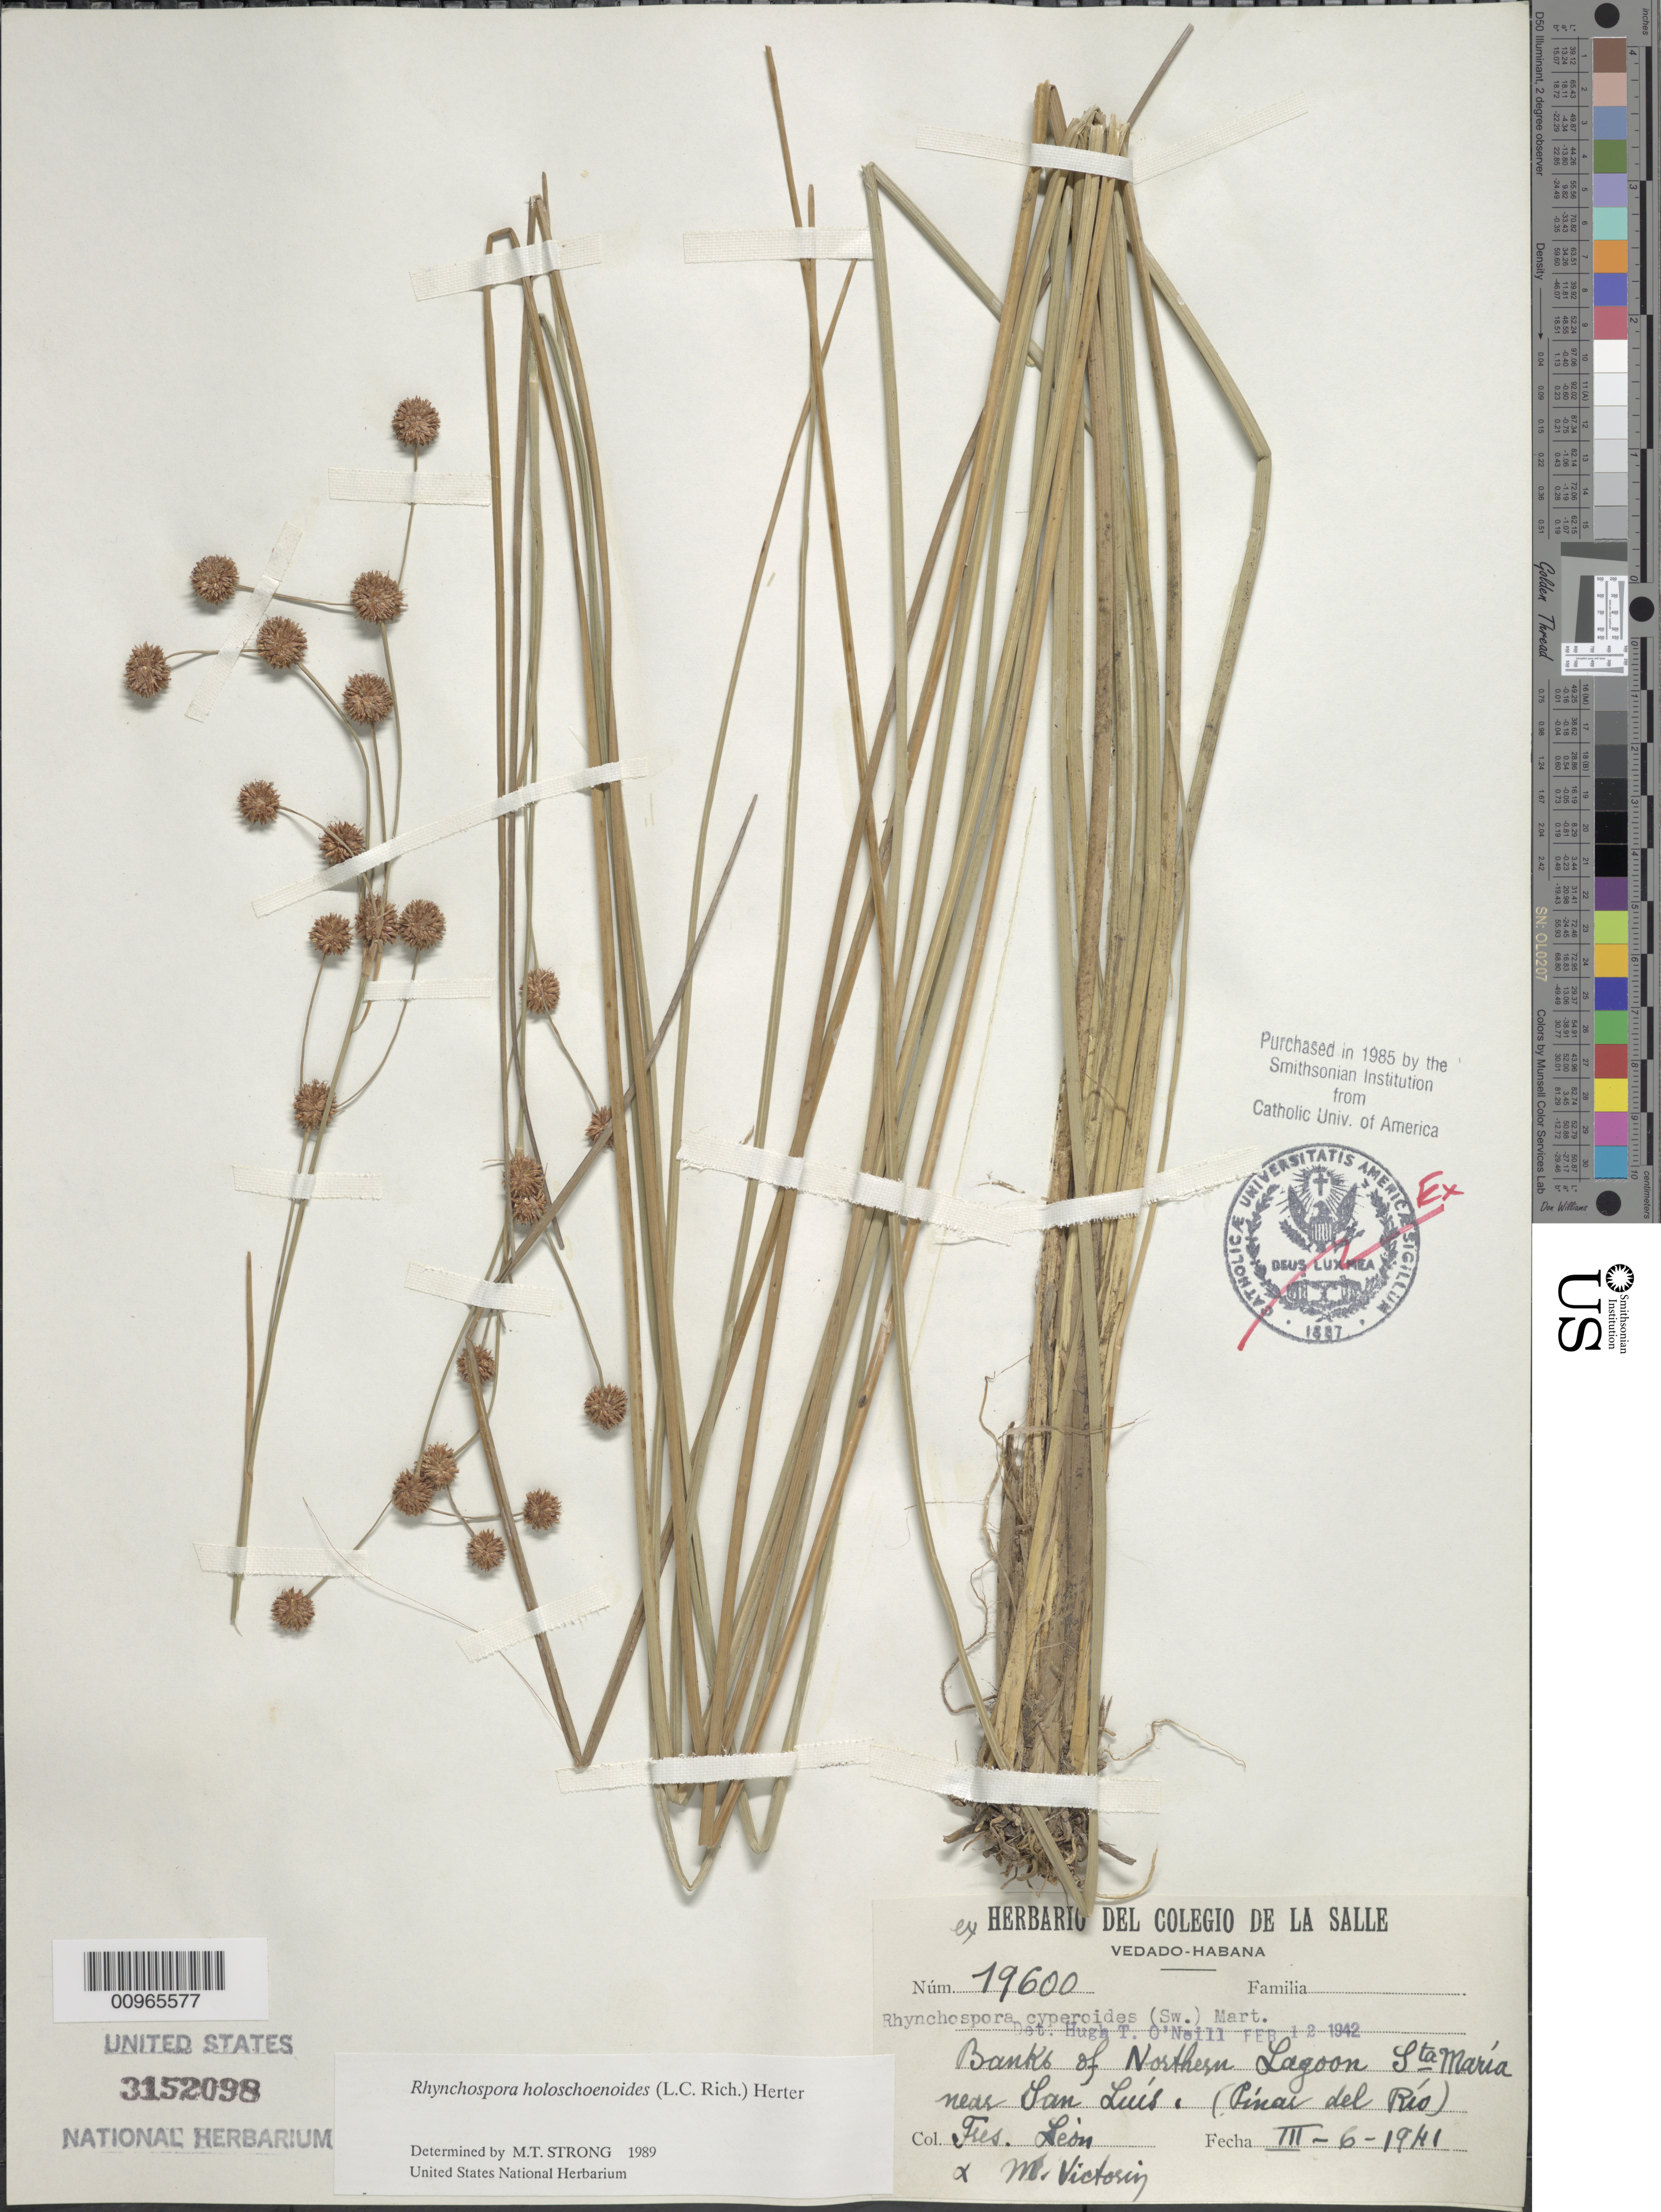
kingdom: Plantae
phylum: Tracheophyta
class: Liliopsida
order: Poales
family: Cyperaceae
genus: Rhynchospora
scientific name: Rhynchospora holoschoenoides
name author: (Rich.) Herter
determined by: Strong, M. T., (US), Smithsonian Institution - National Museum of Natural History (UNITED STATES)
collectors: F. Leon & F. Victorin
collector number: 19600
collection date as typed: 06 Mar 1941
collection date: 1941-03-06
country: Cuba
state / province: Pinar del Rio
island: Cuba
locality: Banks of Northern Lagoon Sta María near San Luis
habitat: Banks of lagoon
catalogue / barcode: US 3152098